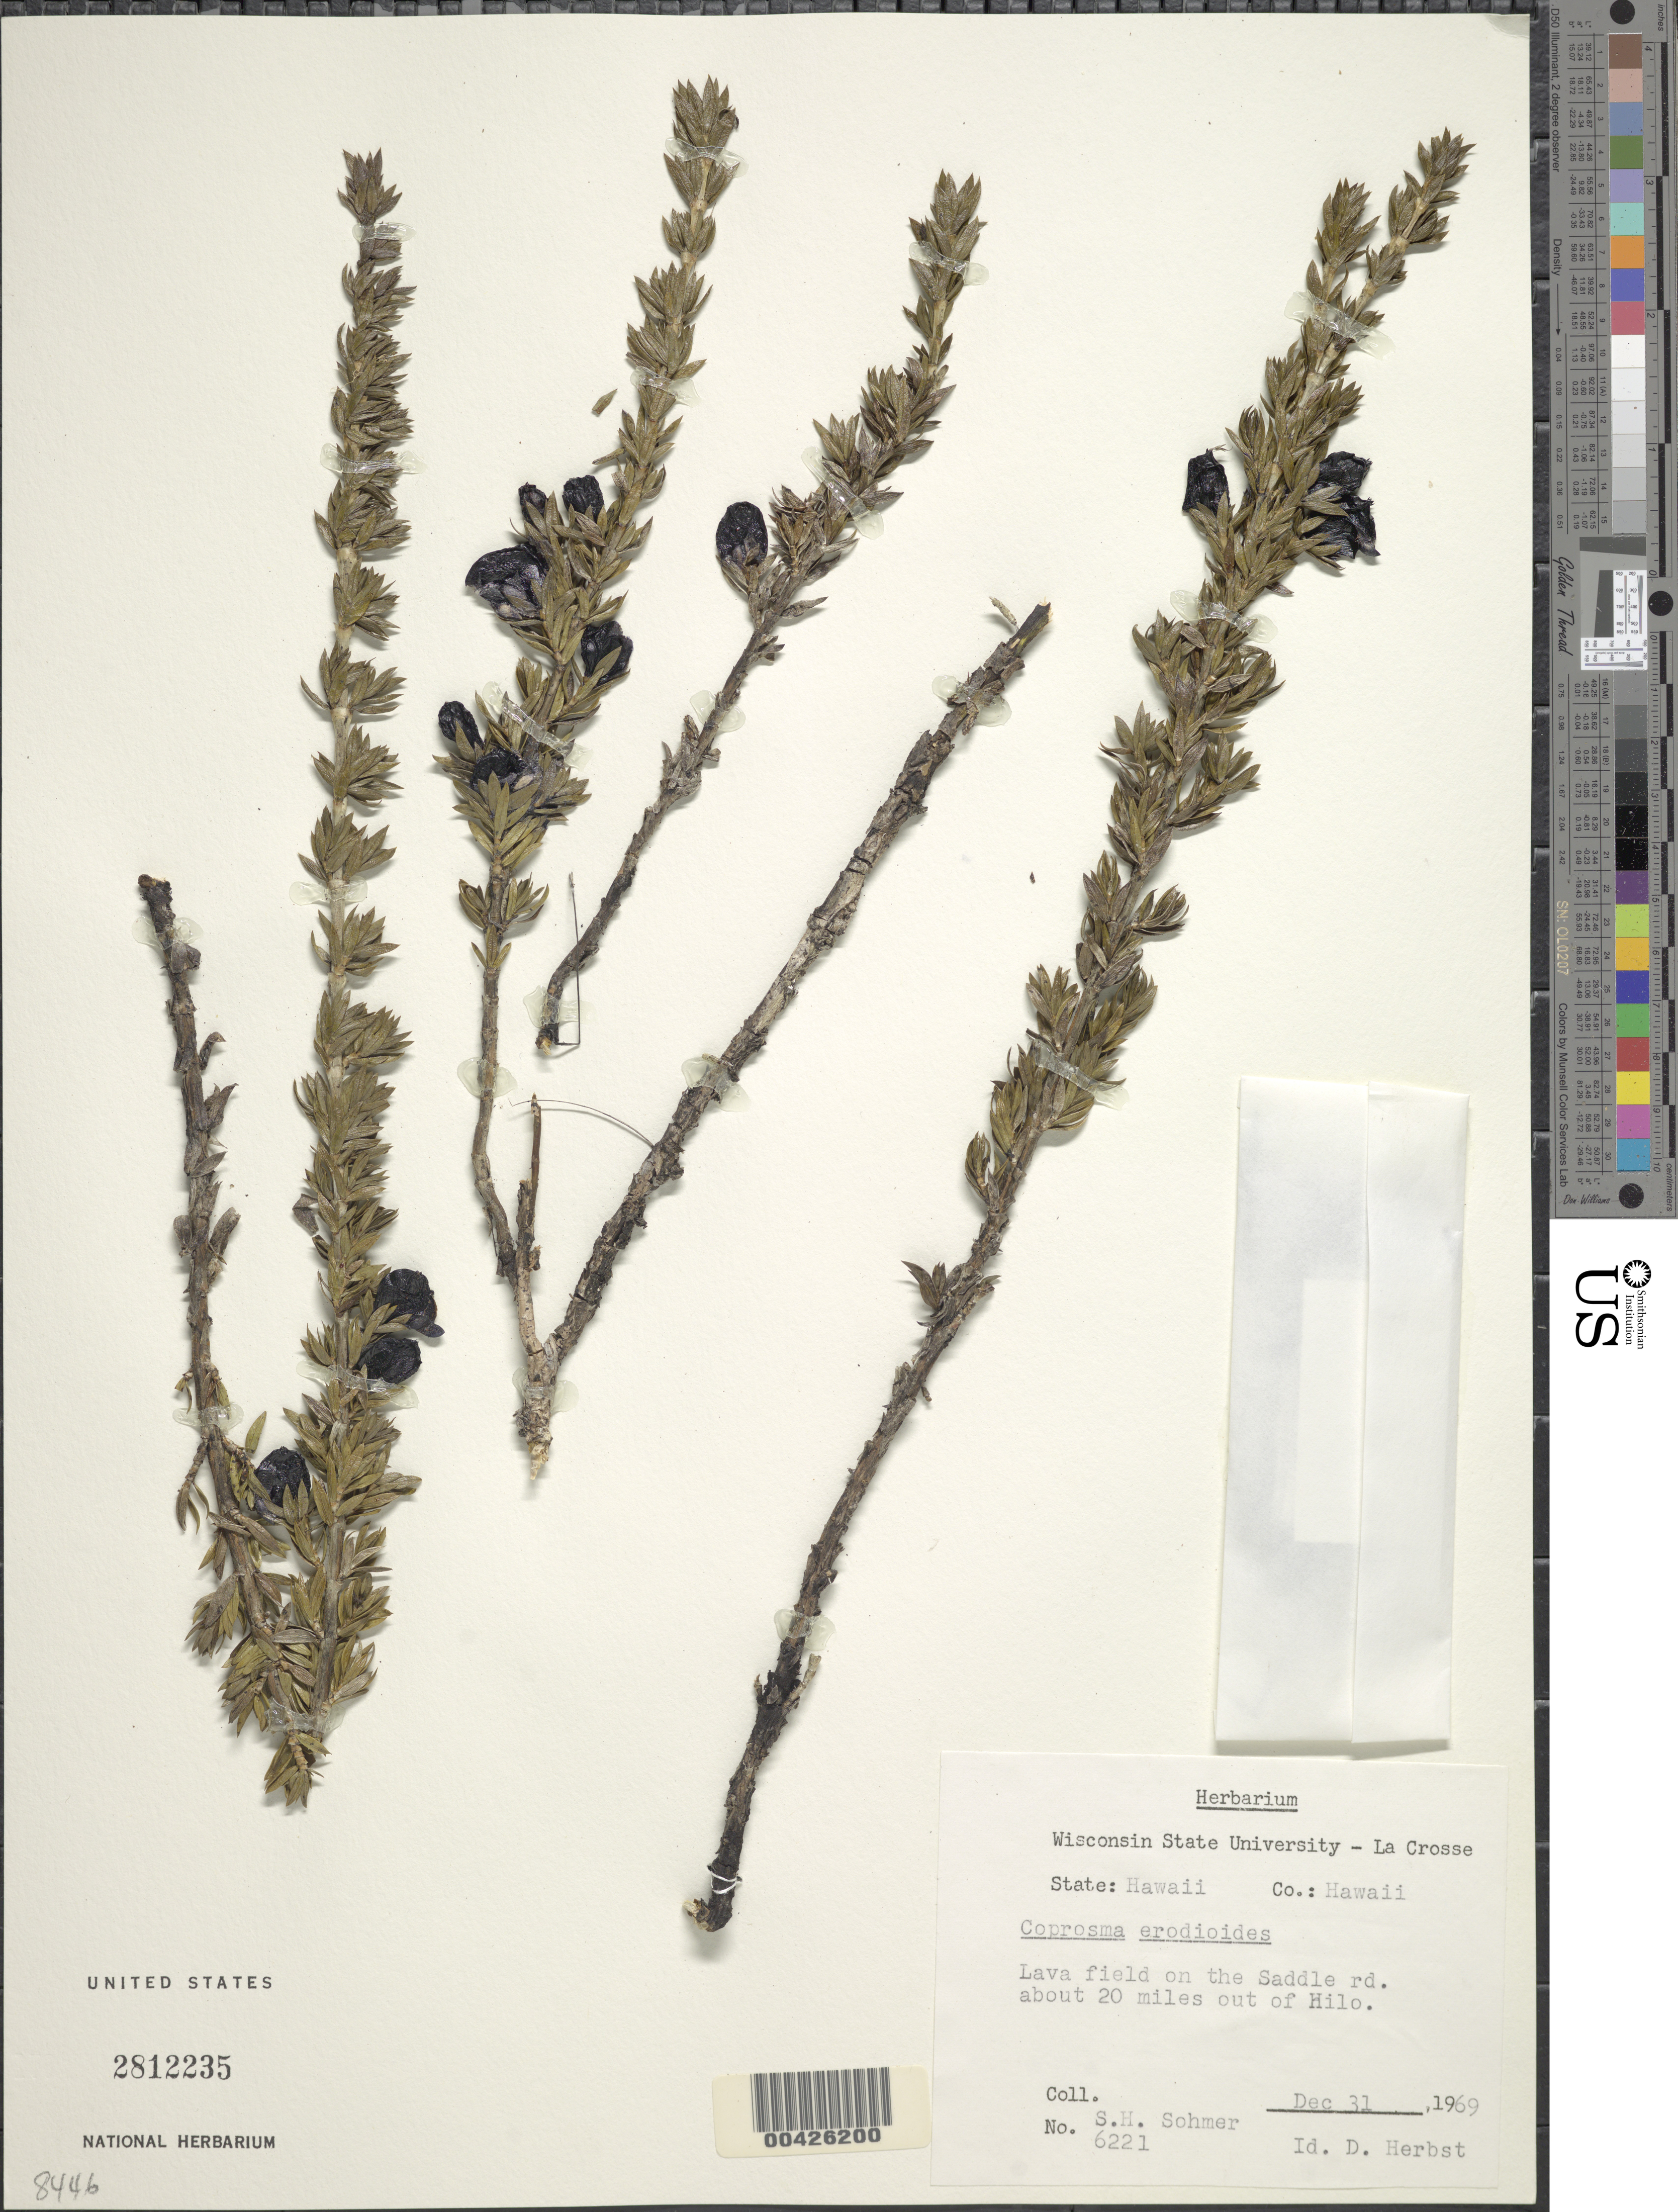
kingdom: Plantae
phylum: Tracheophyta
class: Magnoliopsida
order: Gentianales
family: Rubiaceae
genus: Coprosma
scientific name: Coprosma ernodeoides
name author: A. Gray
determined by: Herbst, D. R.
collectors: S. H. Sohmer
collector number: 6221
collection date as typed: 31 Dec 1969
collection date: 1969-12-31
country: United States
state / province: Hawaii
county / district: Hawaii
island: Hawaii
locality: Lava field on the Saddle Road about 20 mi out of Hilo.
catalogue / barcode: US 2812235